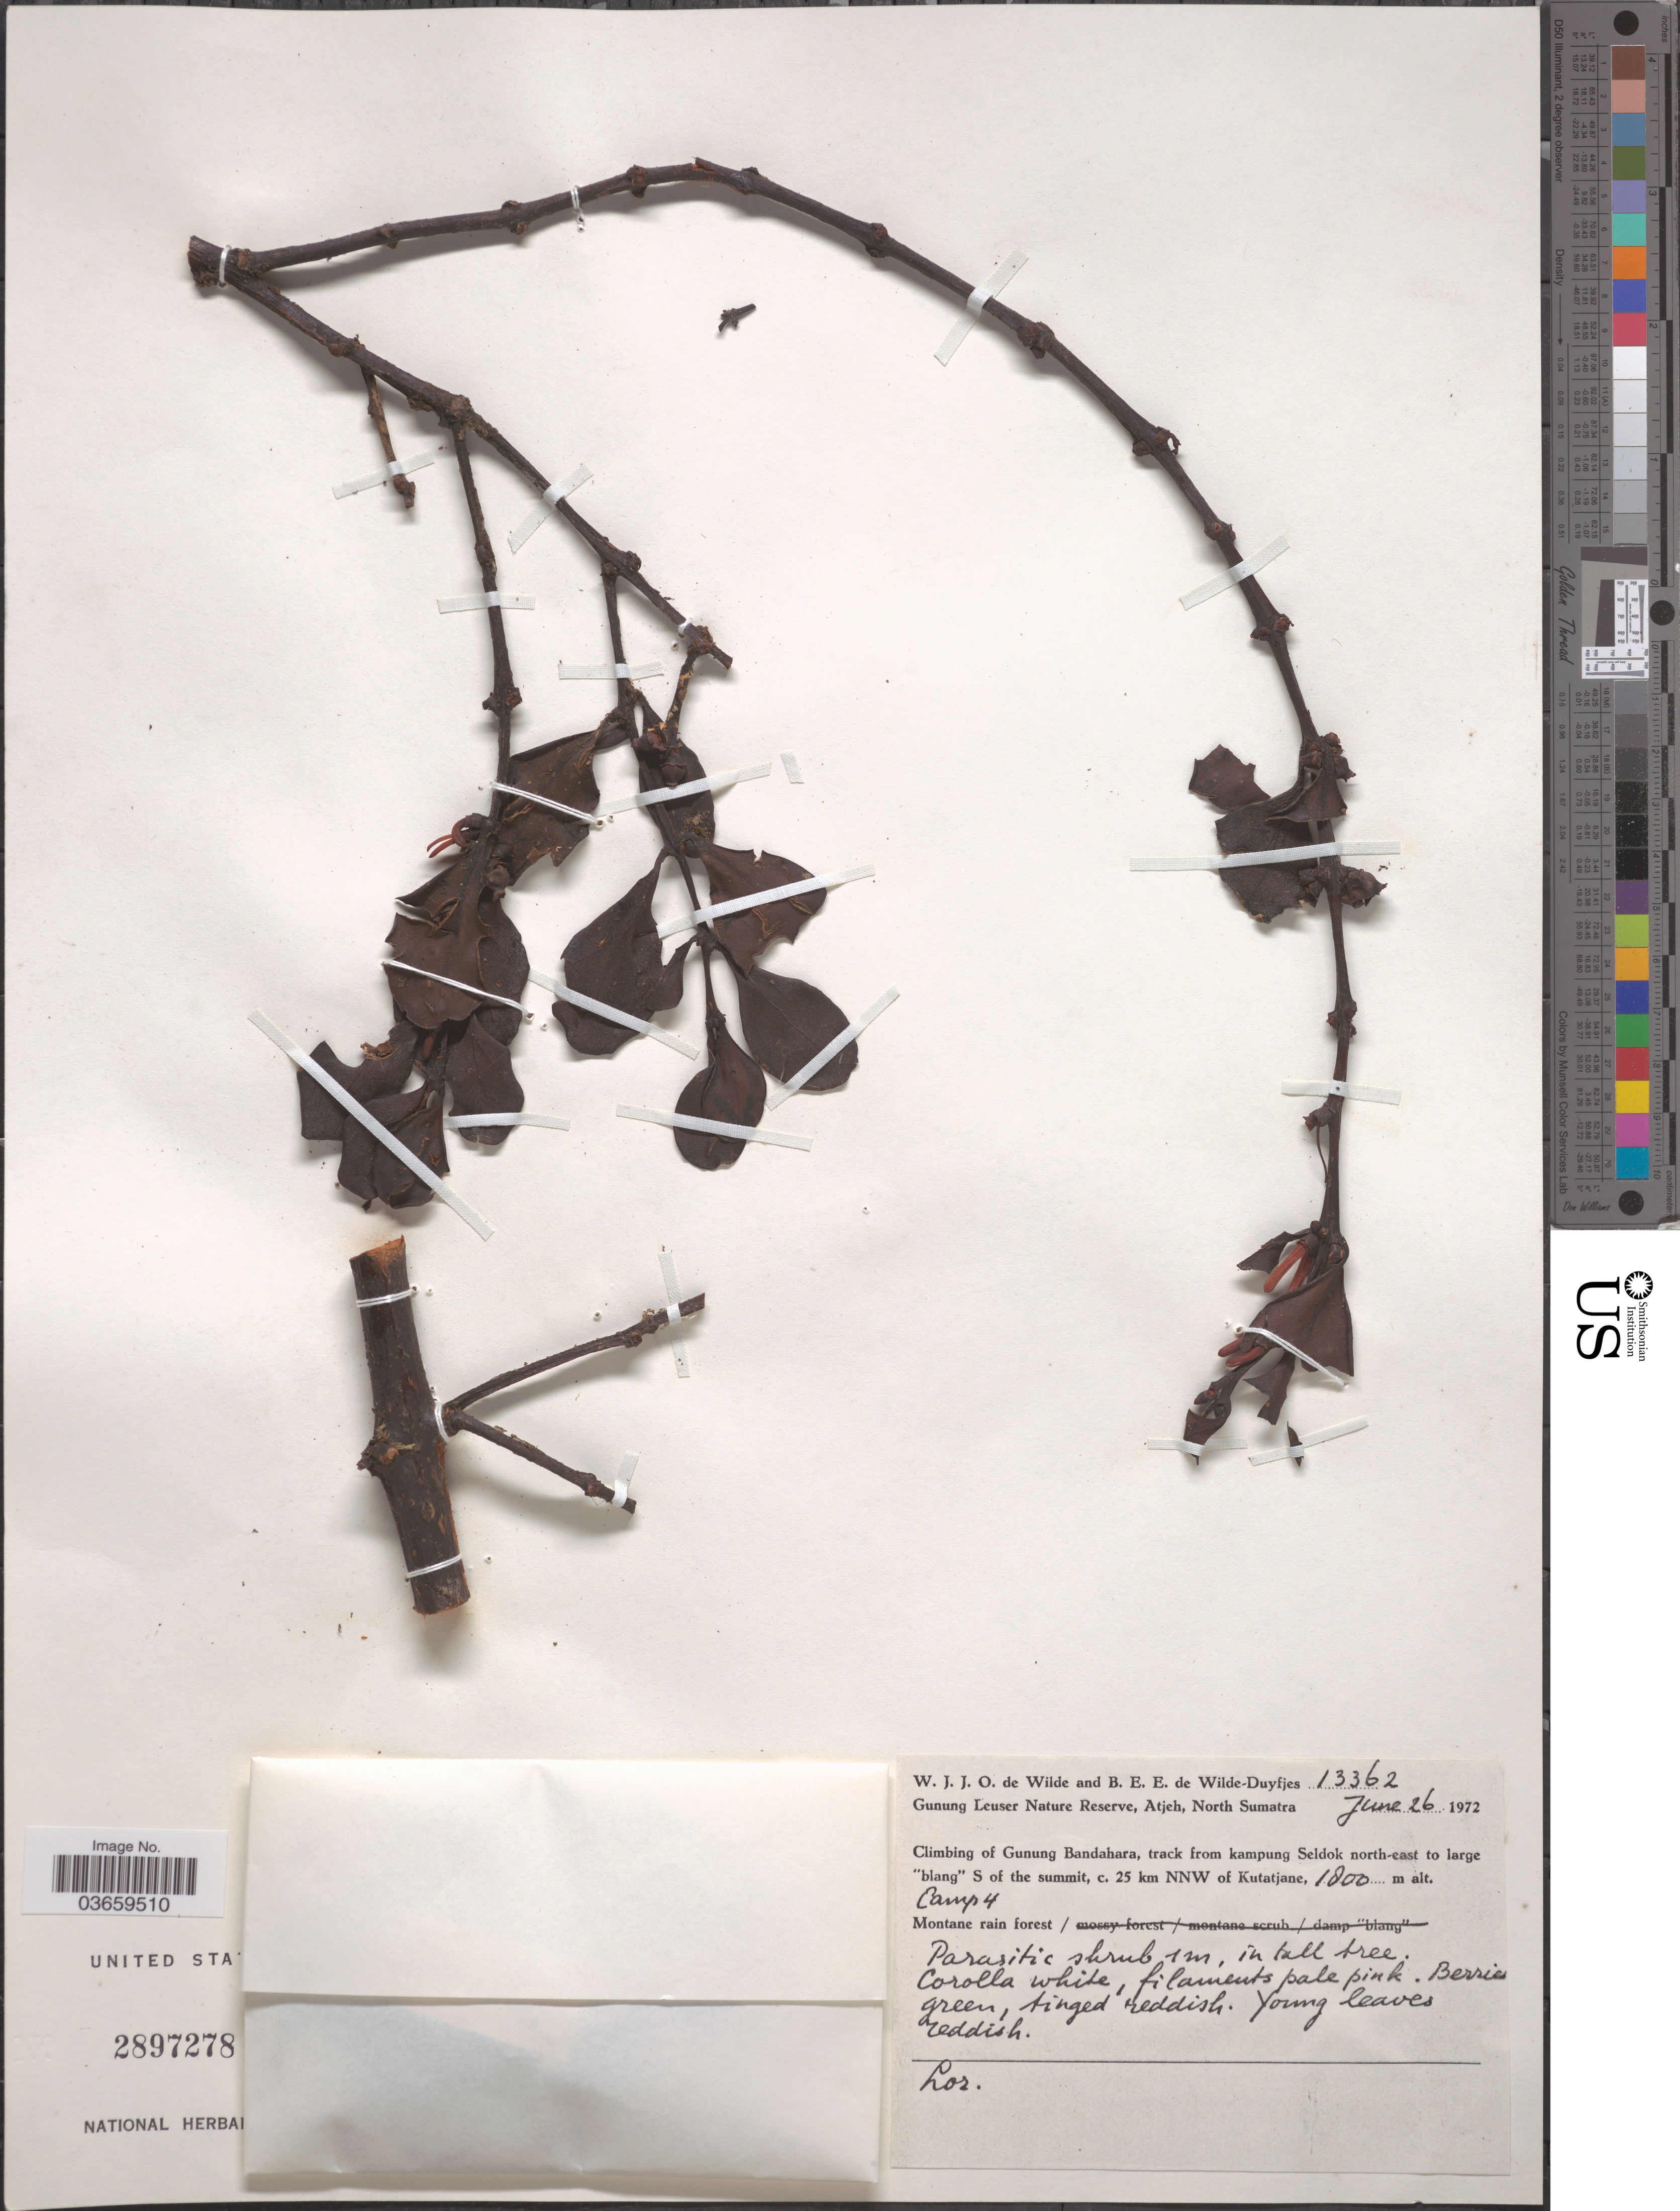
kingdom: Plantae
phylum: Tracheophyta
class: Magnoliopsida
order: Santalales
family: Loranthaceae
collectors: W. J. de Wilde & B. E. de Wilde-Duyfjes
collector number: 13362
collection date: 1972-06-26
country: Indonesia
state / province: Sumatra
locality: Gunung Leuser Nature Reserve, Atjeh, North Sumatra. Climbing of Gunung Bandahara, track from kampung Seldok north-east to large "blang" S of the summit, c. 25 km NNW of Kutatjane. Camp 4.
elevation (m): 1800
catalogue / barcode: US 2897278